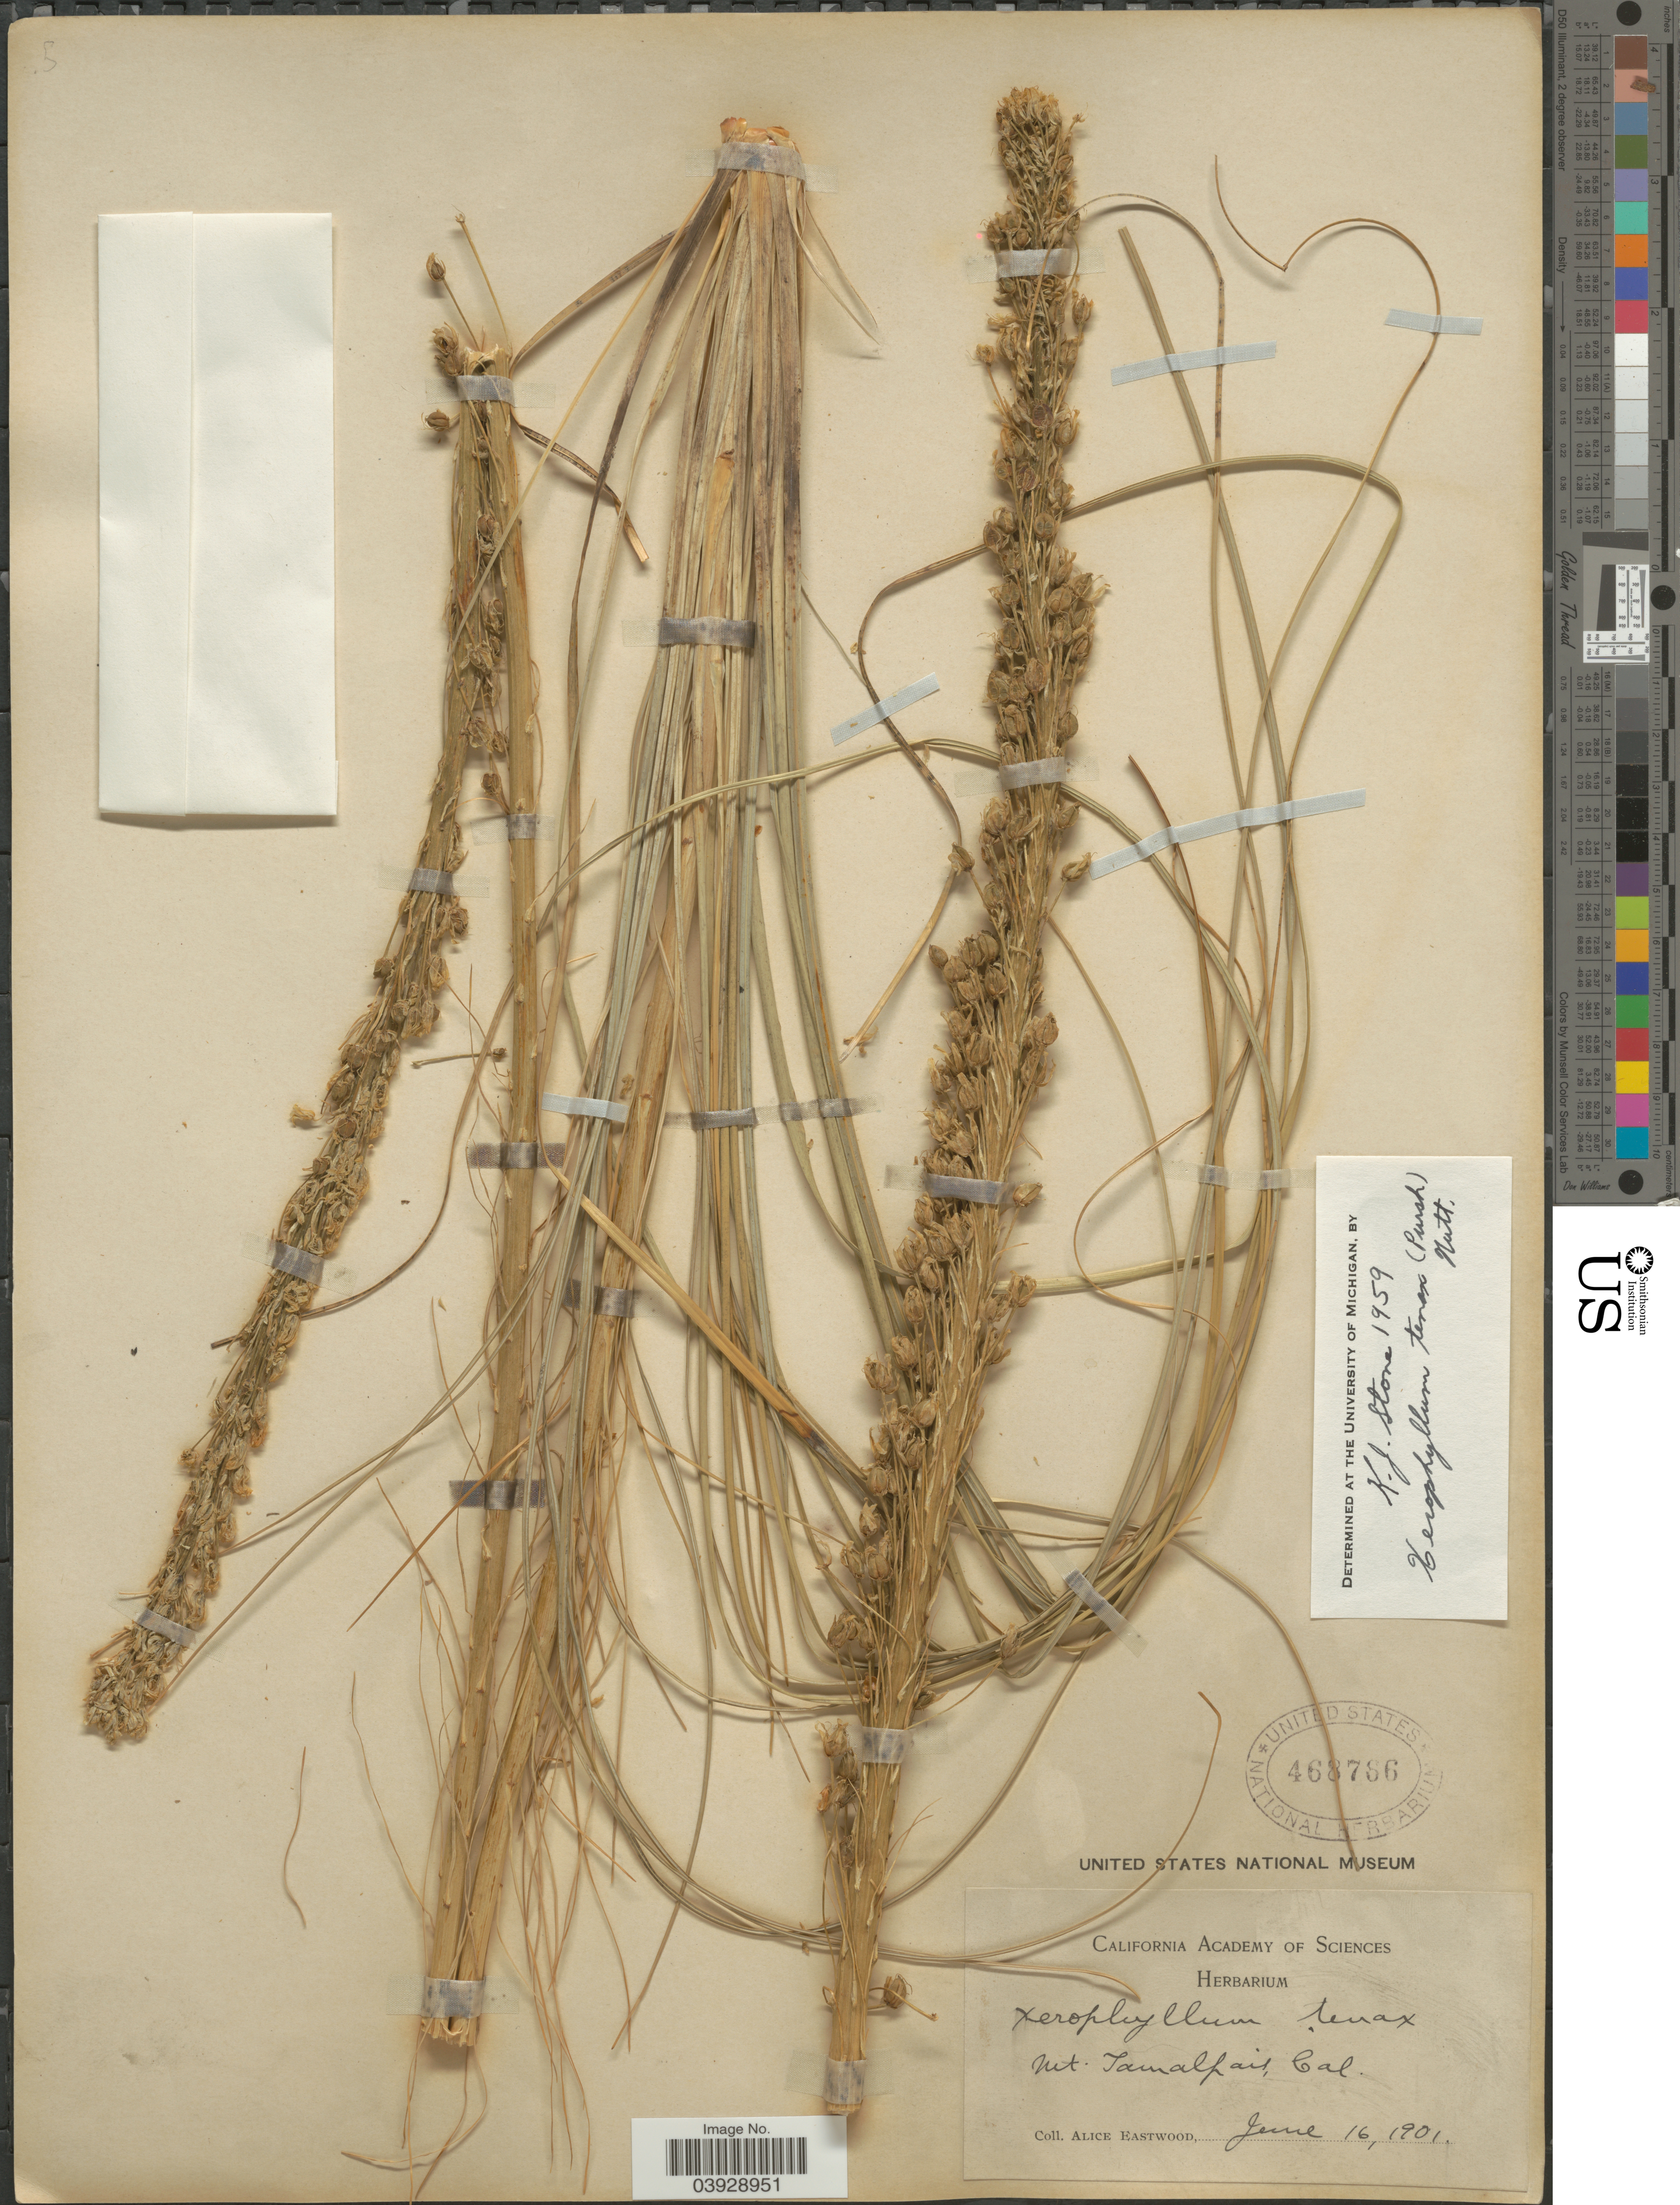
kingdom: Plantae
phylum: Tracheophyta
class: Liliopsida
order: Liliales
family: Melanthiaceae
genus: Xerophyllum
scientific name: Xerophyllum tenax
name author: (Pursh) Nutt.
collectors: A. Eastwood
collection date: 1901-06-16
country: United States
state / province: California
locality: Mt. Tamalpais.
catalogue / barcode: US 468766